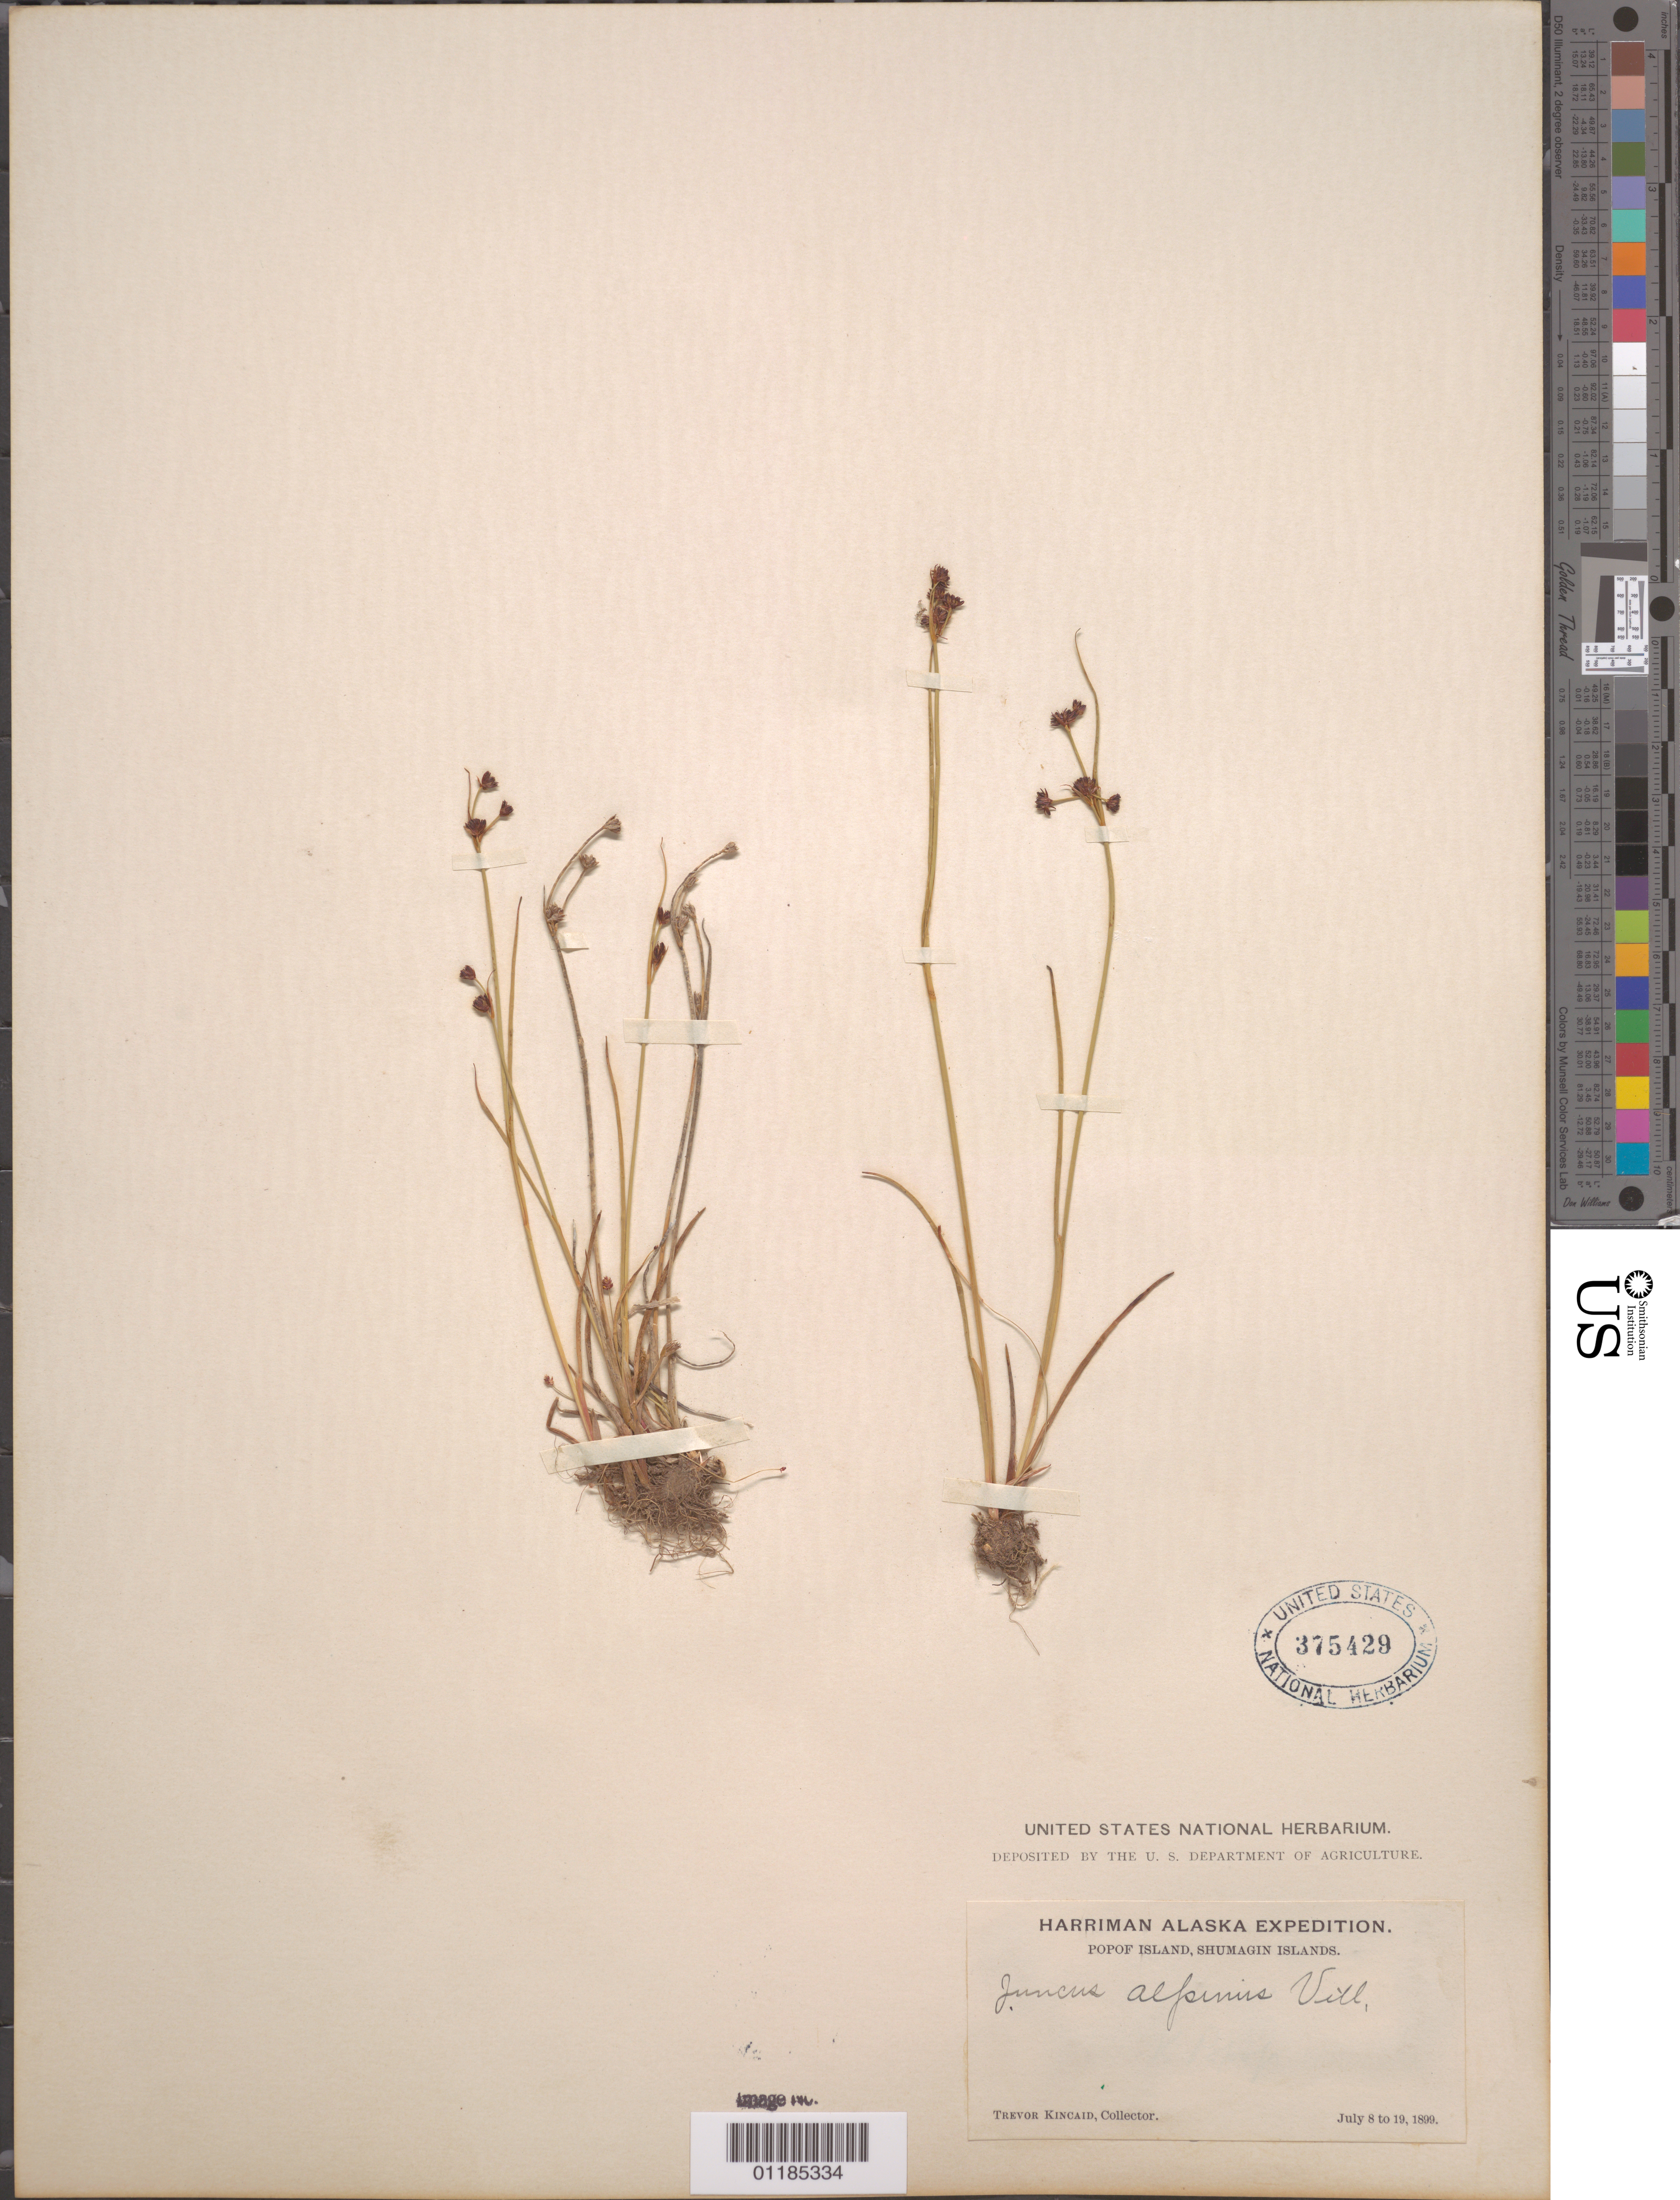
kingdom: Plantae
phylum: Tracheophyta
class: Liliopsida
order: Poales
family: Juncaceae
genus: Juncus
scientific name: Juncus alpinus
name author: Vill.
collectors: T. C. Kincaid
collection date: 1899-07-08/1899-07-19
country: United States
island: Popof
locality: Popof Island, Shumagin Islands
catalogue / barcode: US 375429